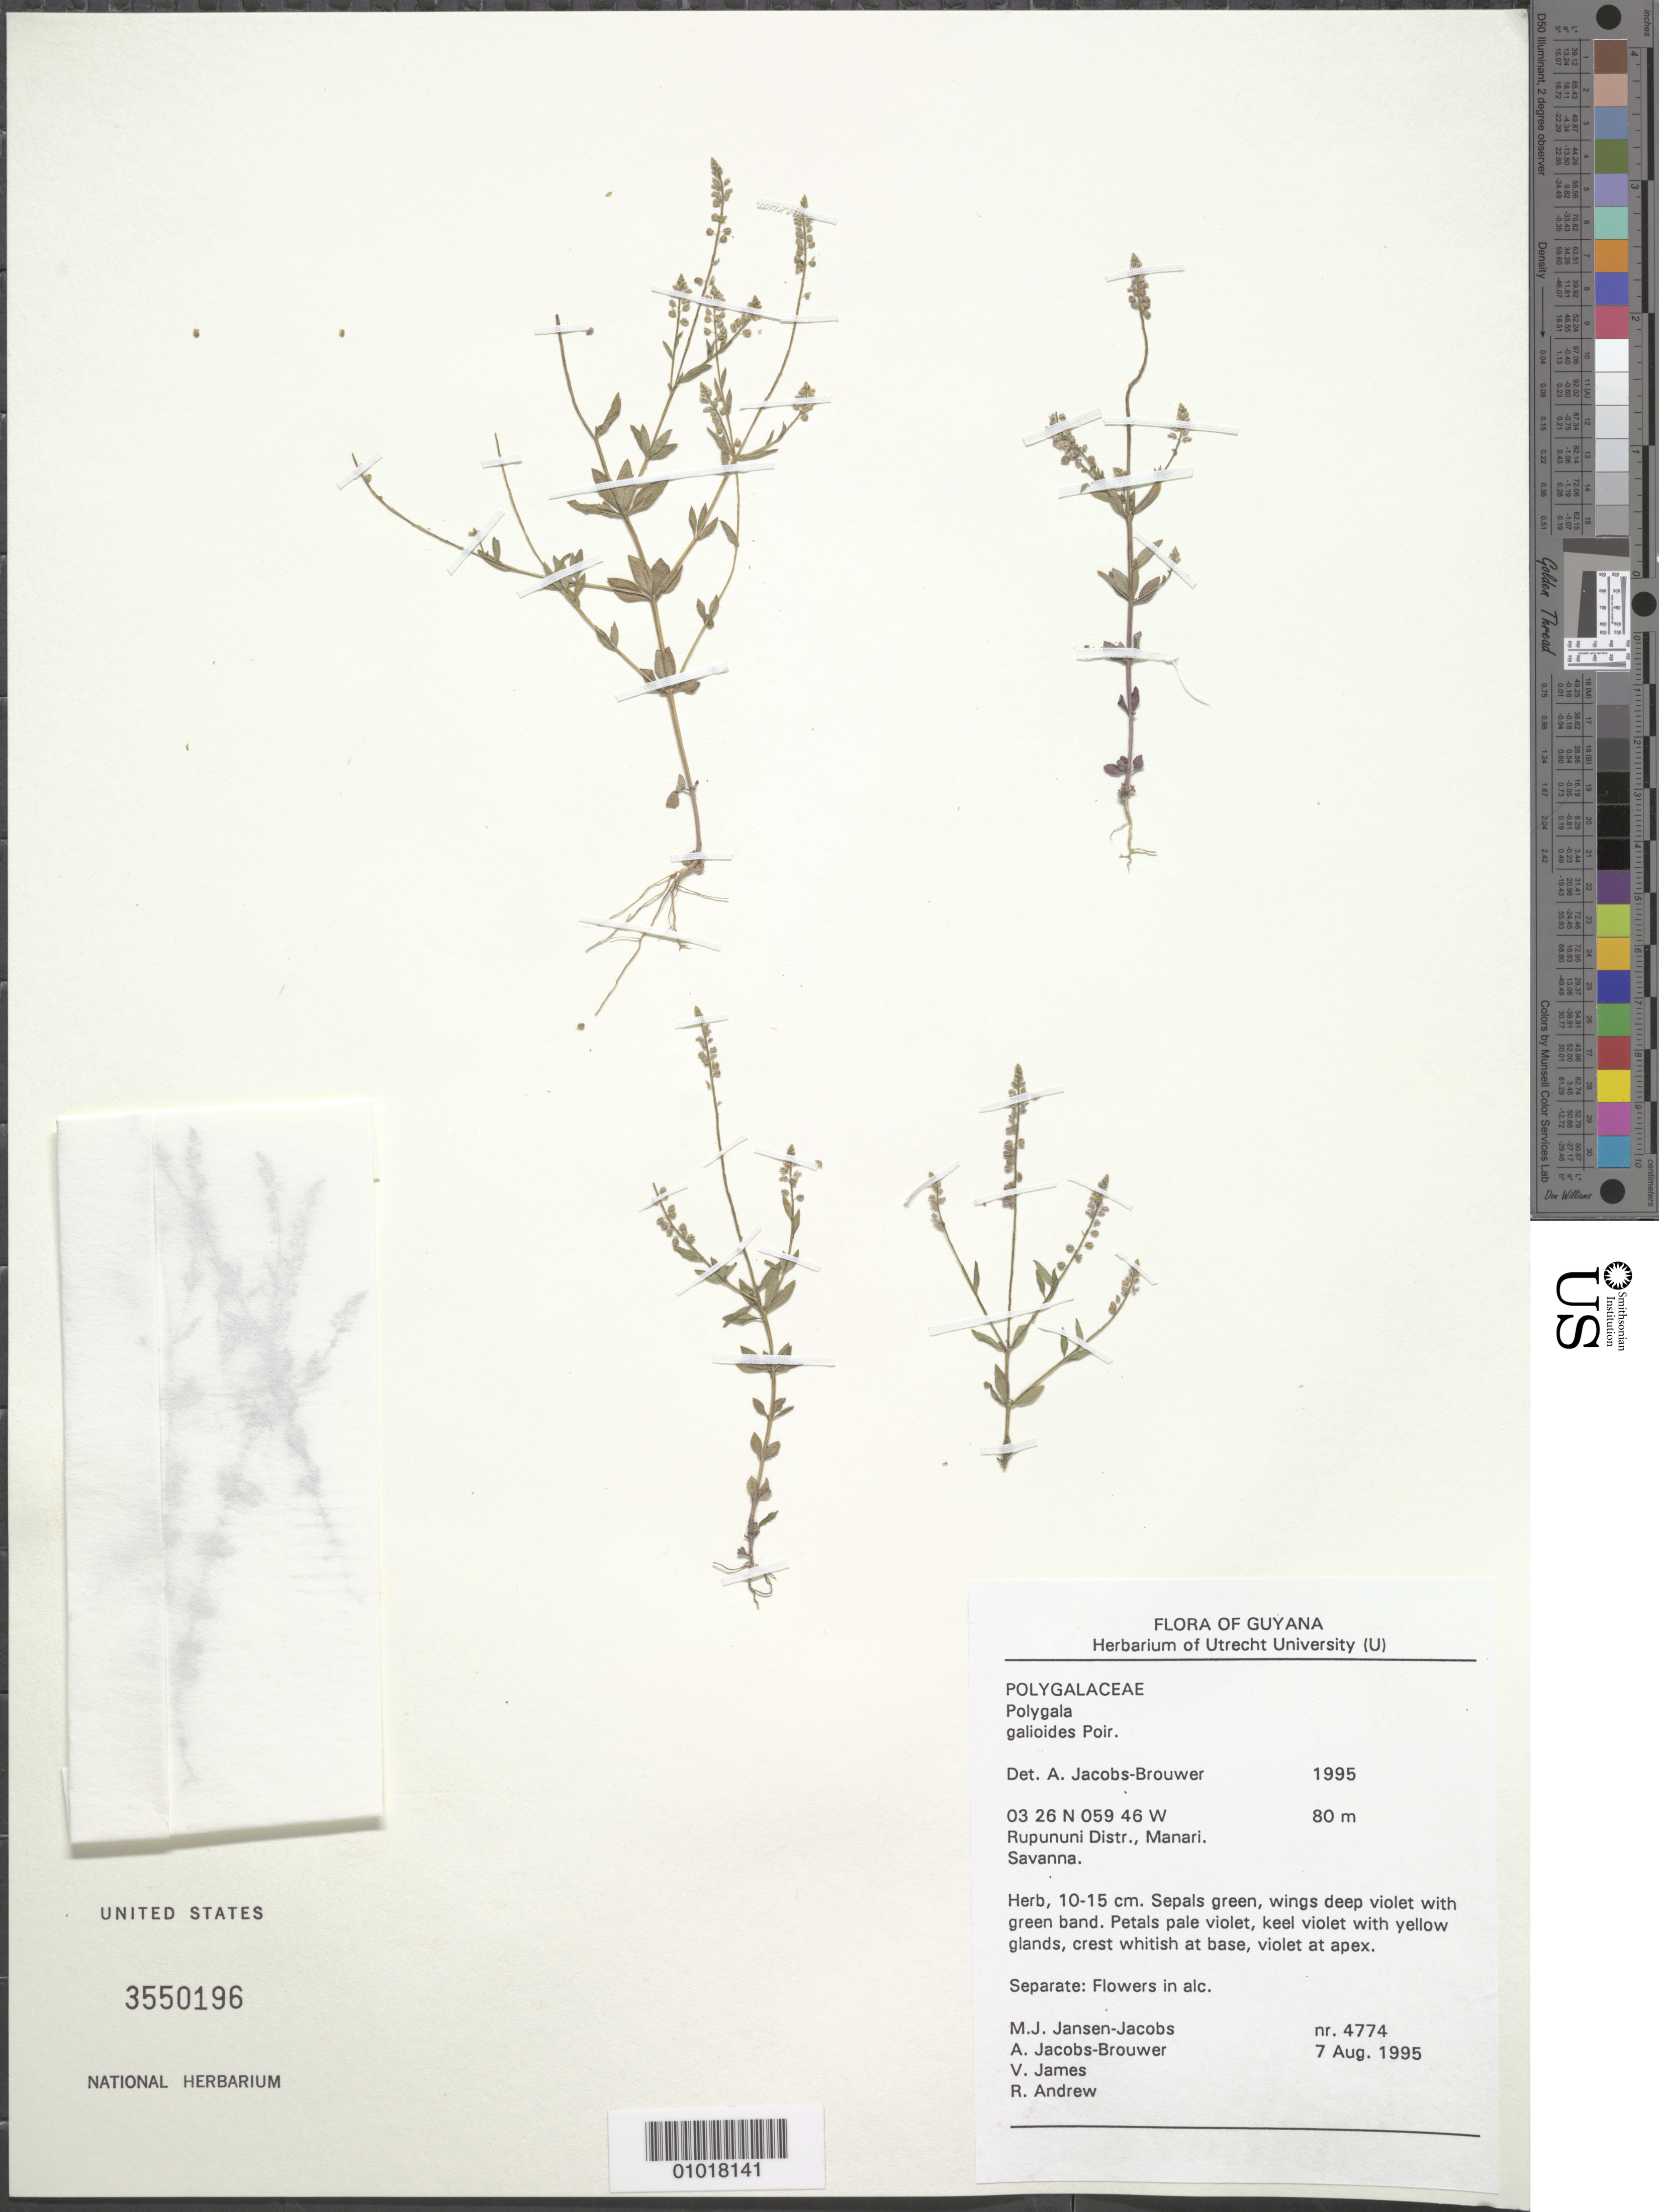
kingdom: Plantae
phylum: Tracheophyta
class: Magnoliopsida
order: Fabales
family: Polygalaceae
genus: Polygala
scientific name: Polygala galioides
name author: Poir.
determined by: Jacobs-Brouwer, A.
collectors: M. J. Jansen-Jacobs, A. Jacobs-Brouwer, V. James & R. Andrew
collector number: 4774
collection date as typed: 7-Aug-95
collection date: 1995-08-07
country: Guyana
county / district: Rupununi District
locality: Manari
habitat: Savanna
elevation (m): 80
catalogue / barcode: US 3550196